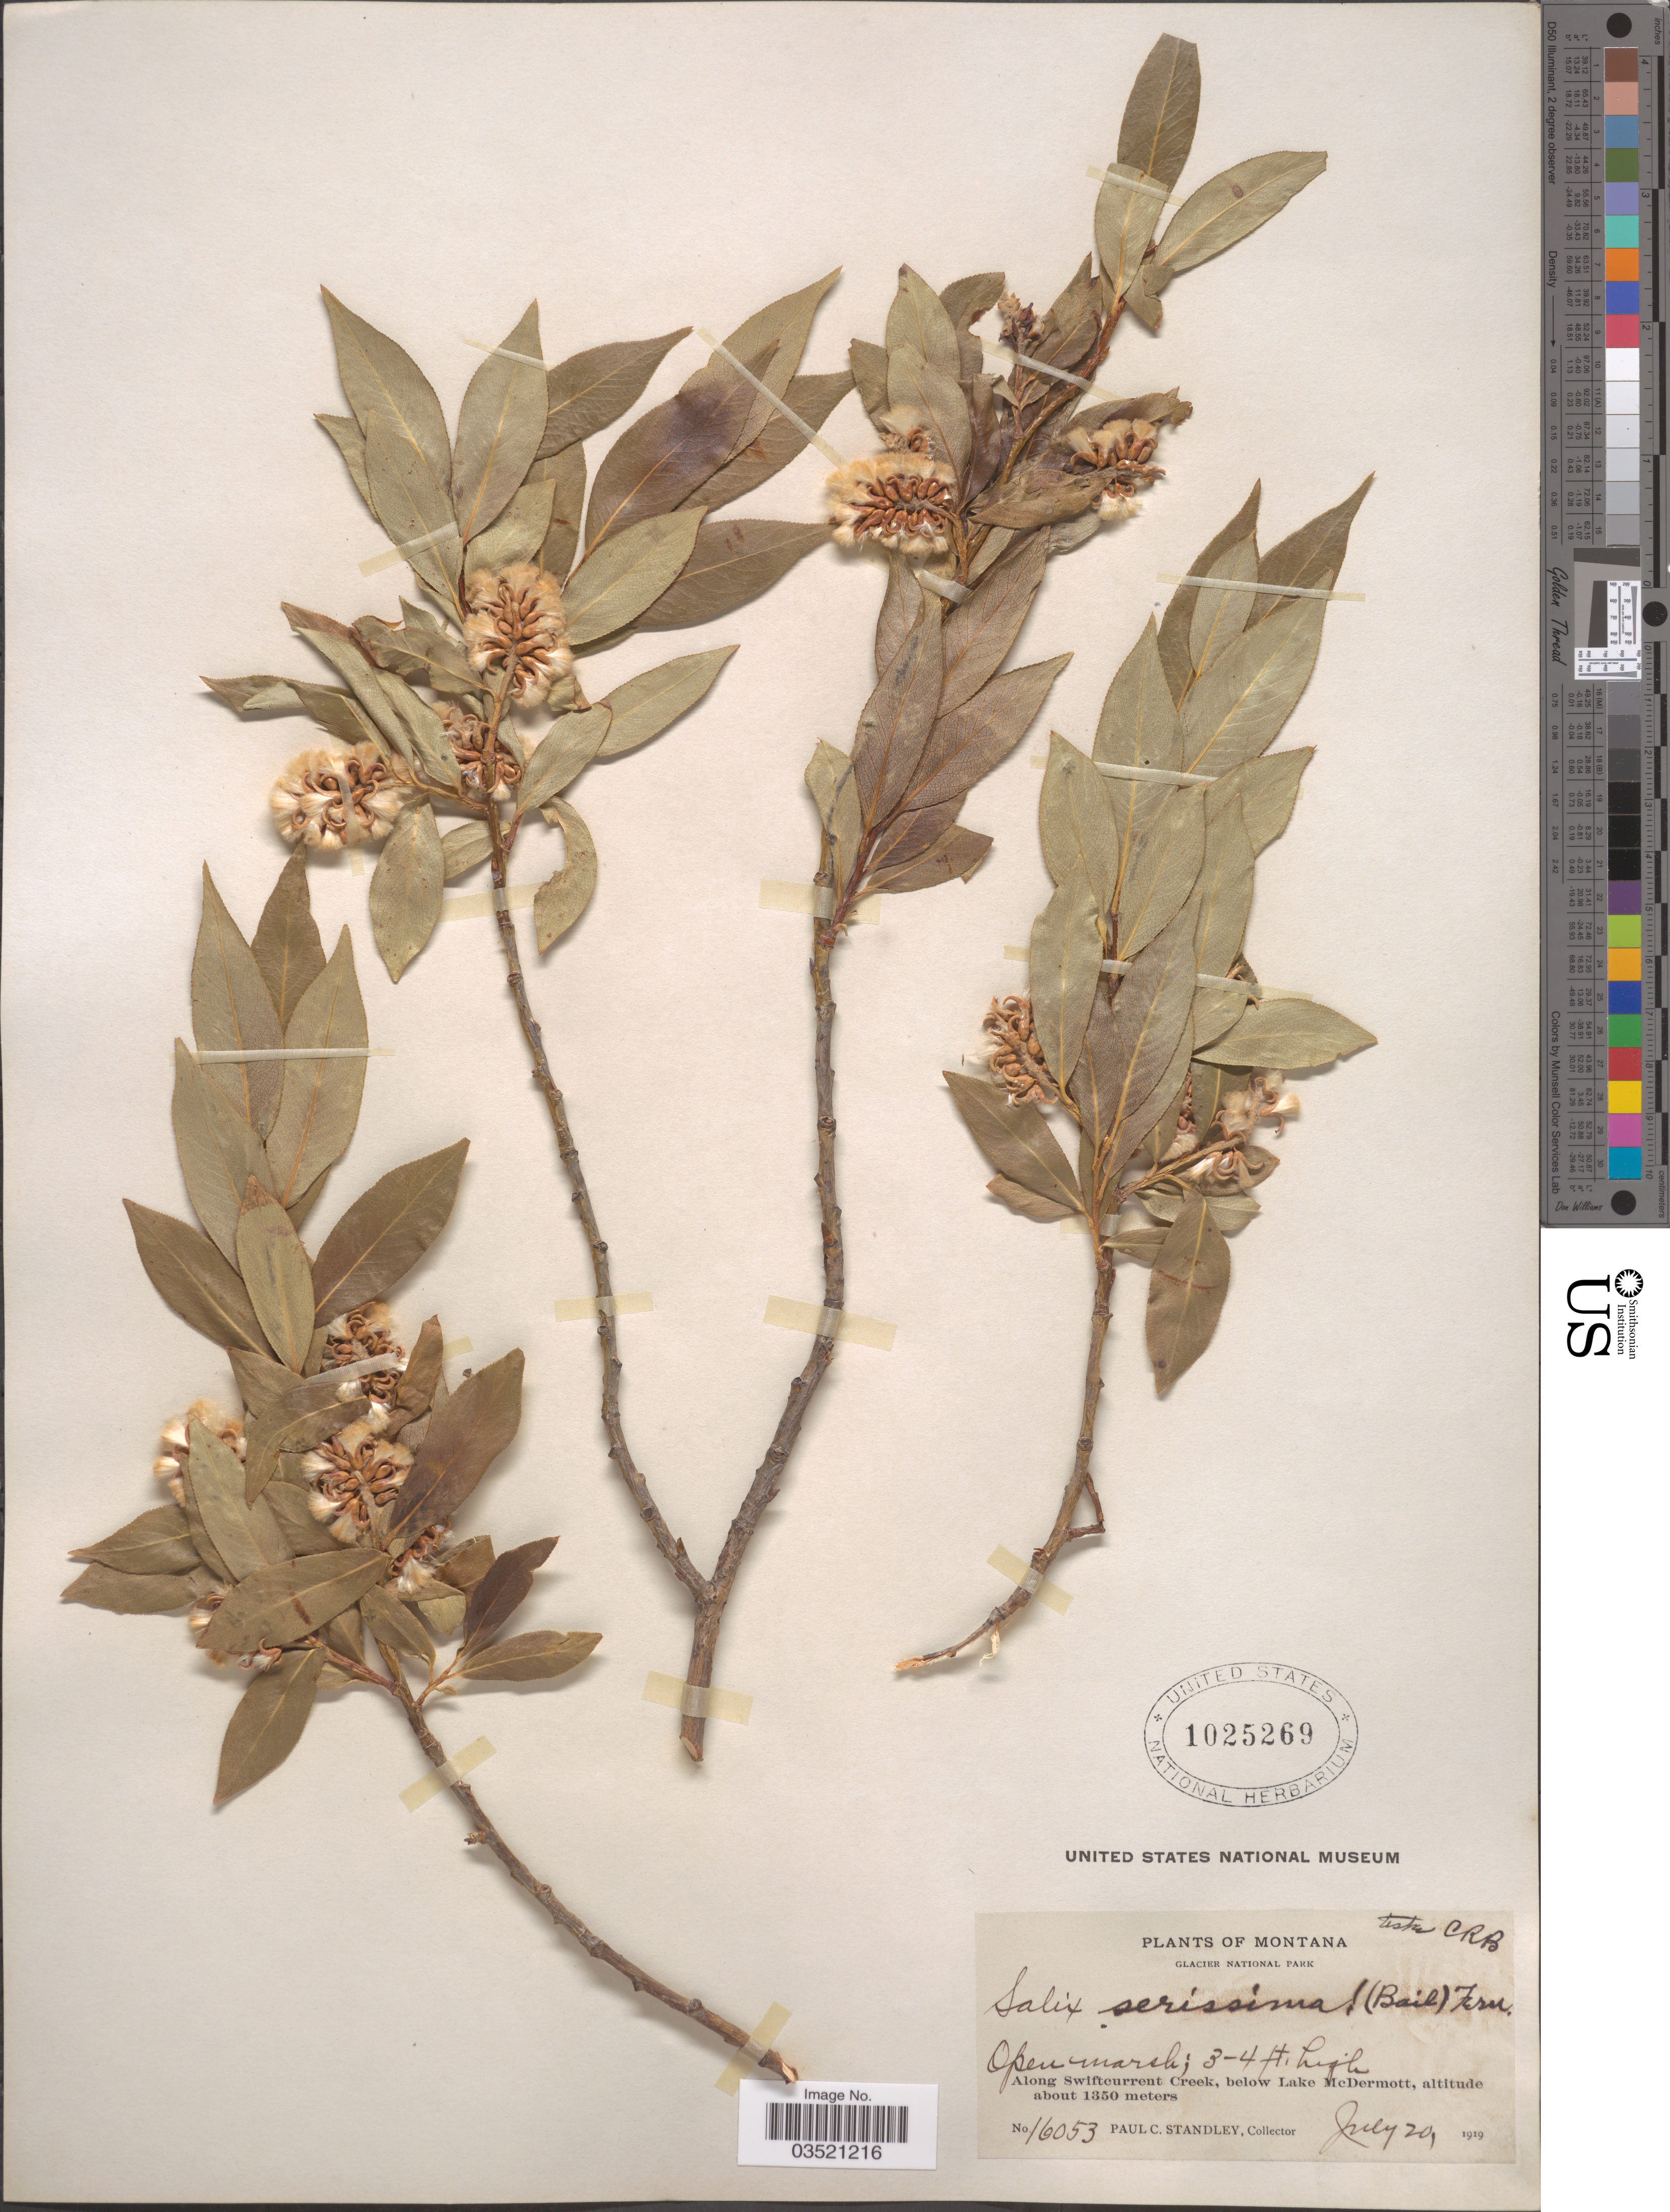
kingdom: Plantae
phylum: Tracheophyta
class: Magnoliopsida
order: Malpighiales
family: Salicaceae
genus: Salix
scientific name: Salix serissima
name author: (L.H. Bailey) Fernald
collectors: P. C. Standley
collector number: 16053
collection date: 1919-07-20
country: United States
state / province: Montana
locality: Glacier National Park. Along Swiftcurrent Creek, below Lake McDermott.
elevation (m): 1350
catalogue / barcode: US 1025269